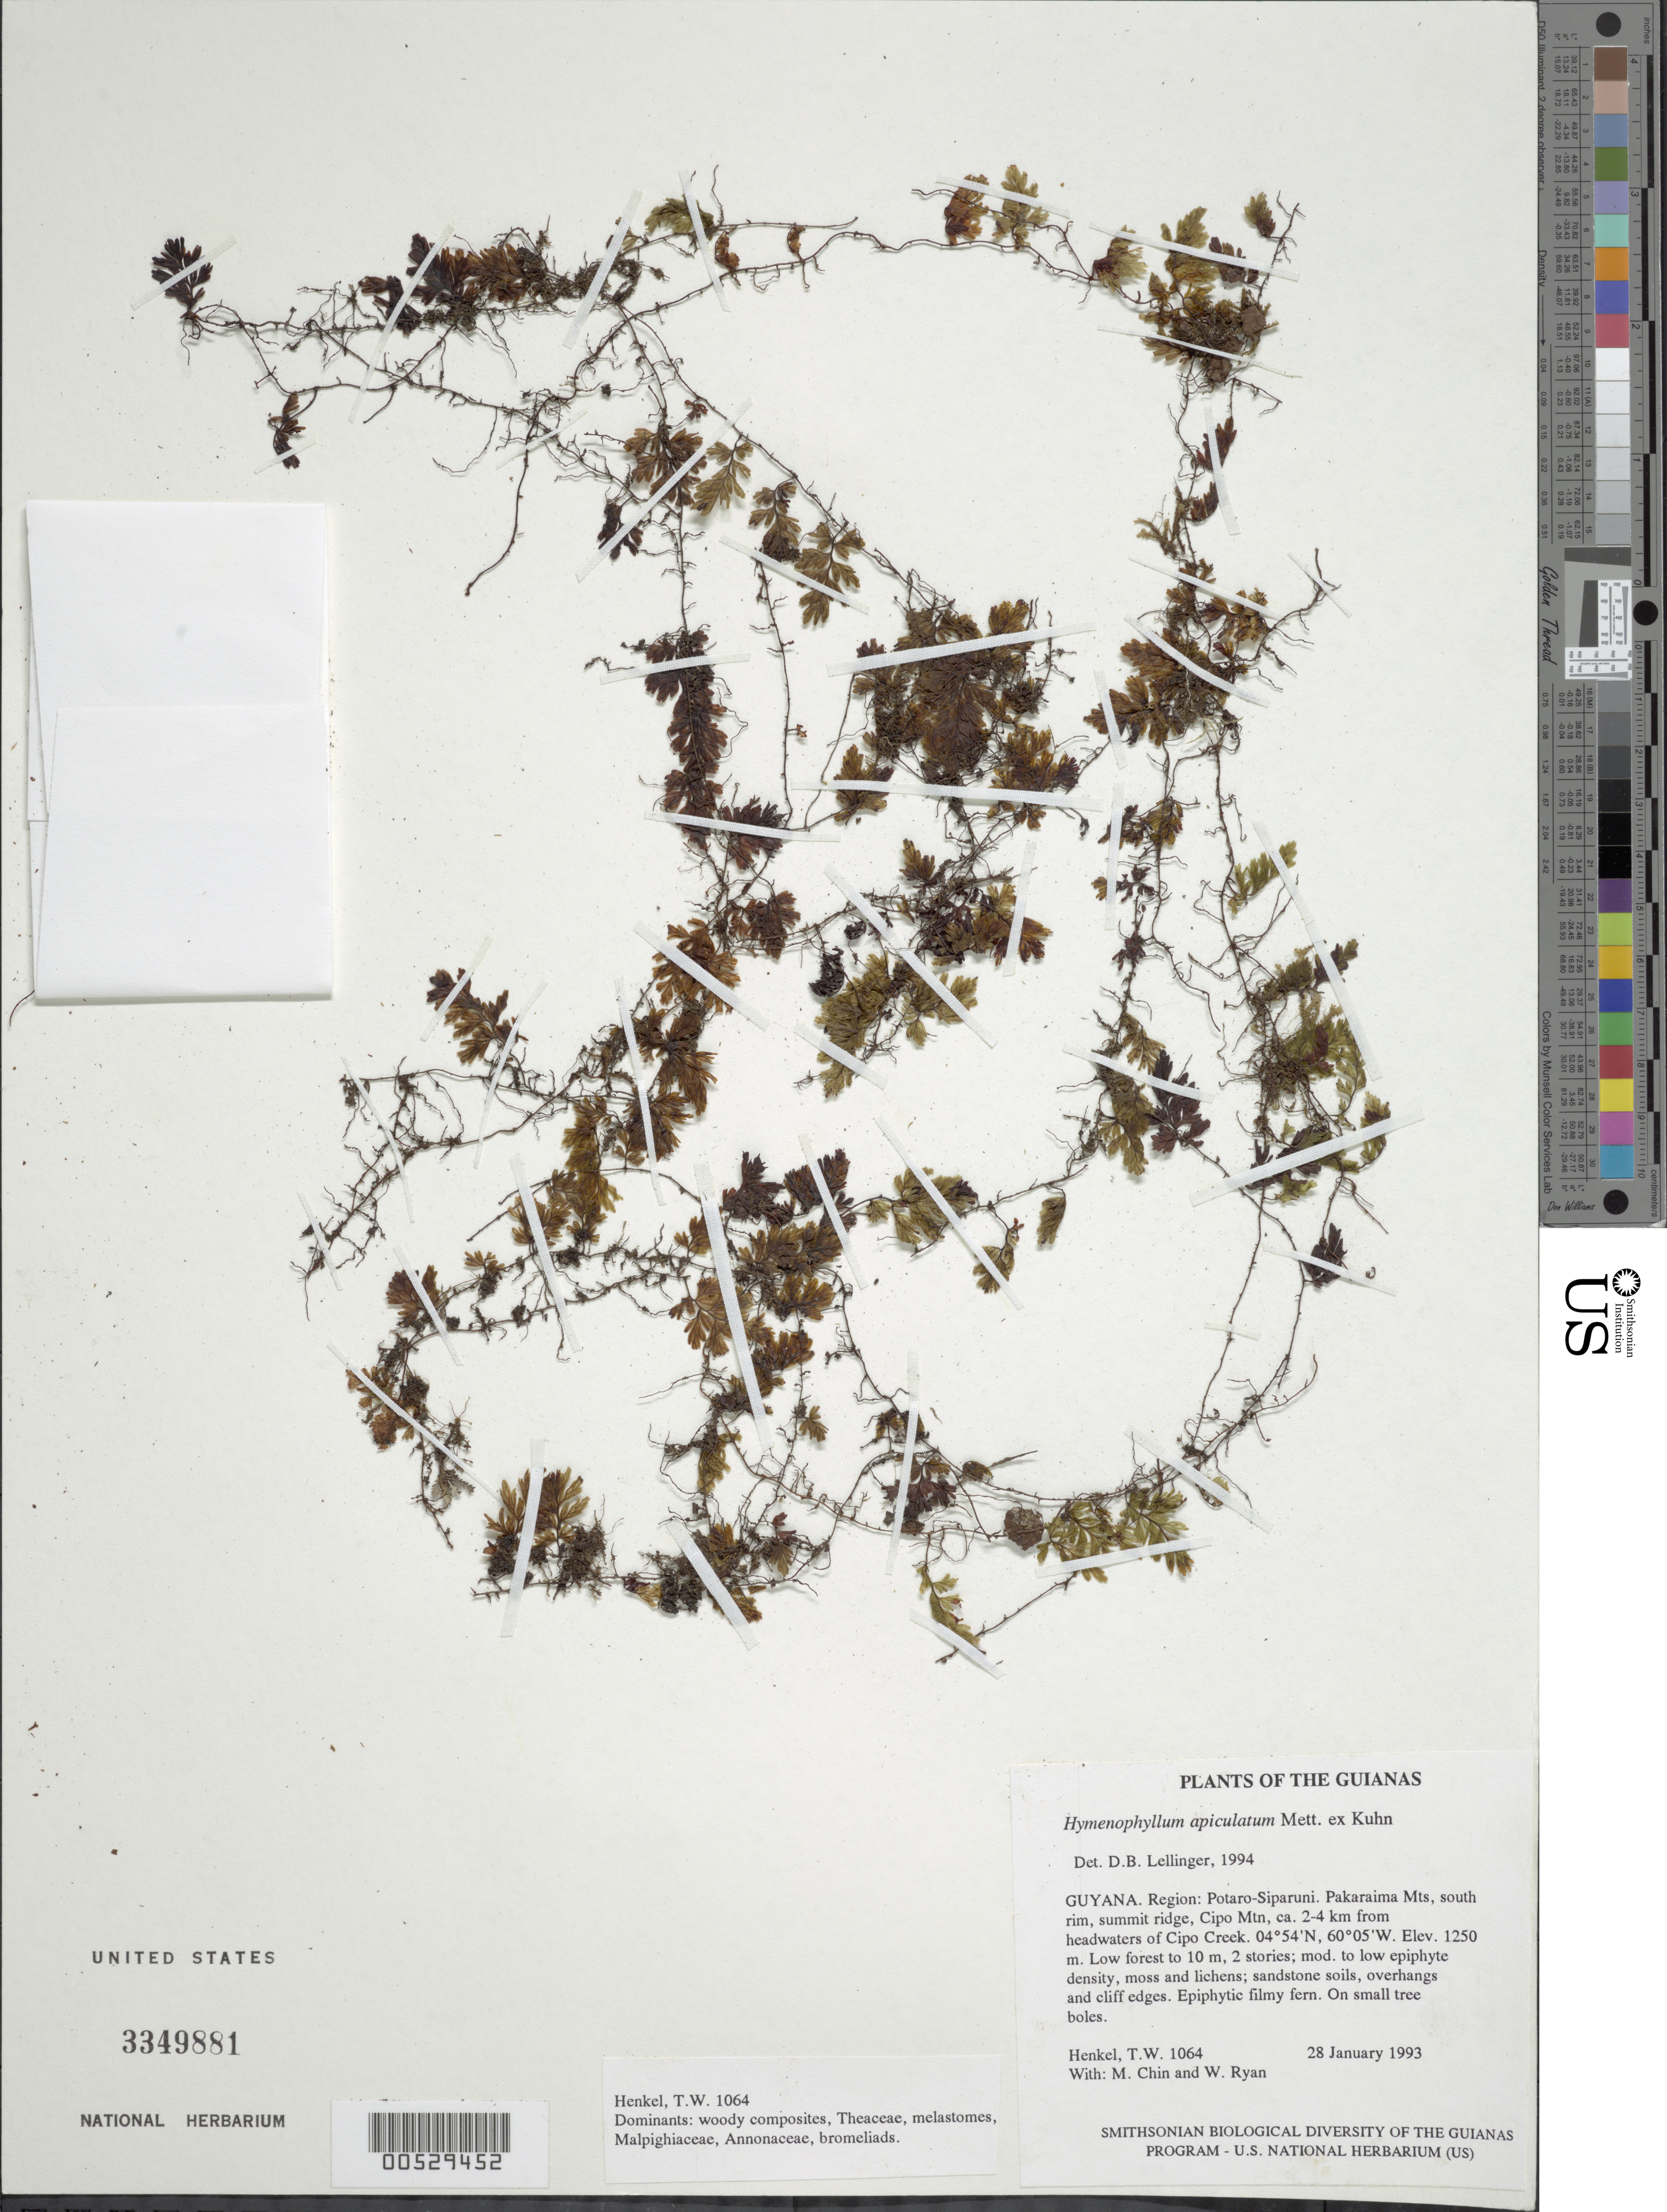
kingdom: Plantae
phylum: Tracheophyta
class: Polypodiopsida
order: Hymenophyllales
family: Hymenophyllaceae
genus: Hymenophyllum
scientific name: Hymenophyllum apiculatum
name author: Mett. ex Kuhn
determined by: Lellinger, David B., (BOT), Smithsonian Institution - National Museum of Natural History (UNITED STATES)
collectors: T. Henkel, M. Chin & W. Ryan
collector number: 1064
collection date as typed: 28 January 1993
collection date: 1993-01-28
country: Guyana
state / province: Potaro-Siparuni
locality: Pakaraima Mts, S rim, summit ridge, Cipo Mt, ±2-4 km from headwaters of Cipo Creek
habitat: Low forest to 10 m, 2 stories; sandstone soils, overhangs and cliff edges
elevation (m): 1250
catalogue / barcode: US 3349881